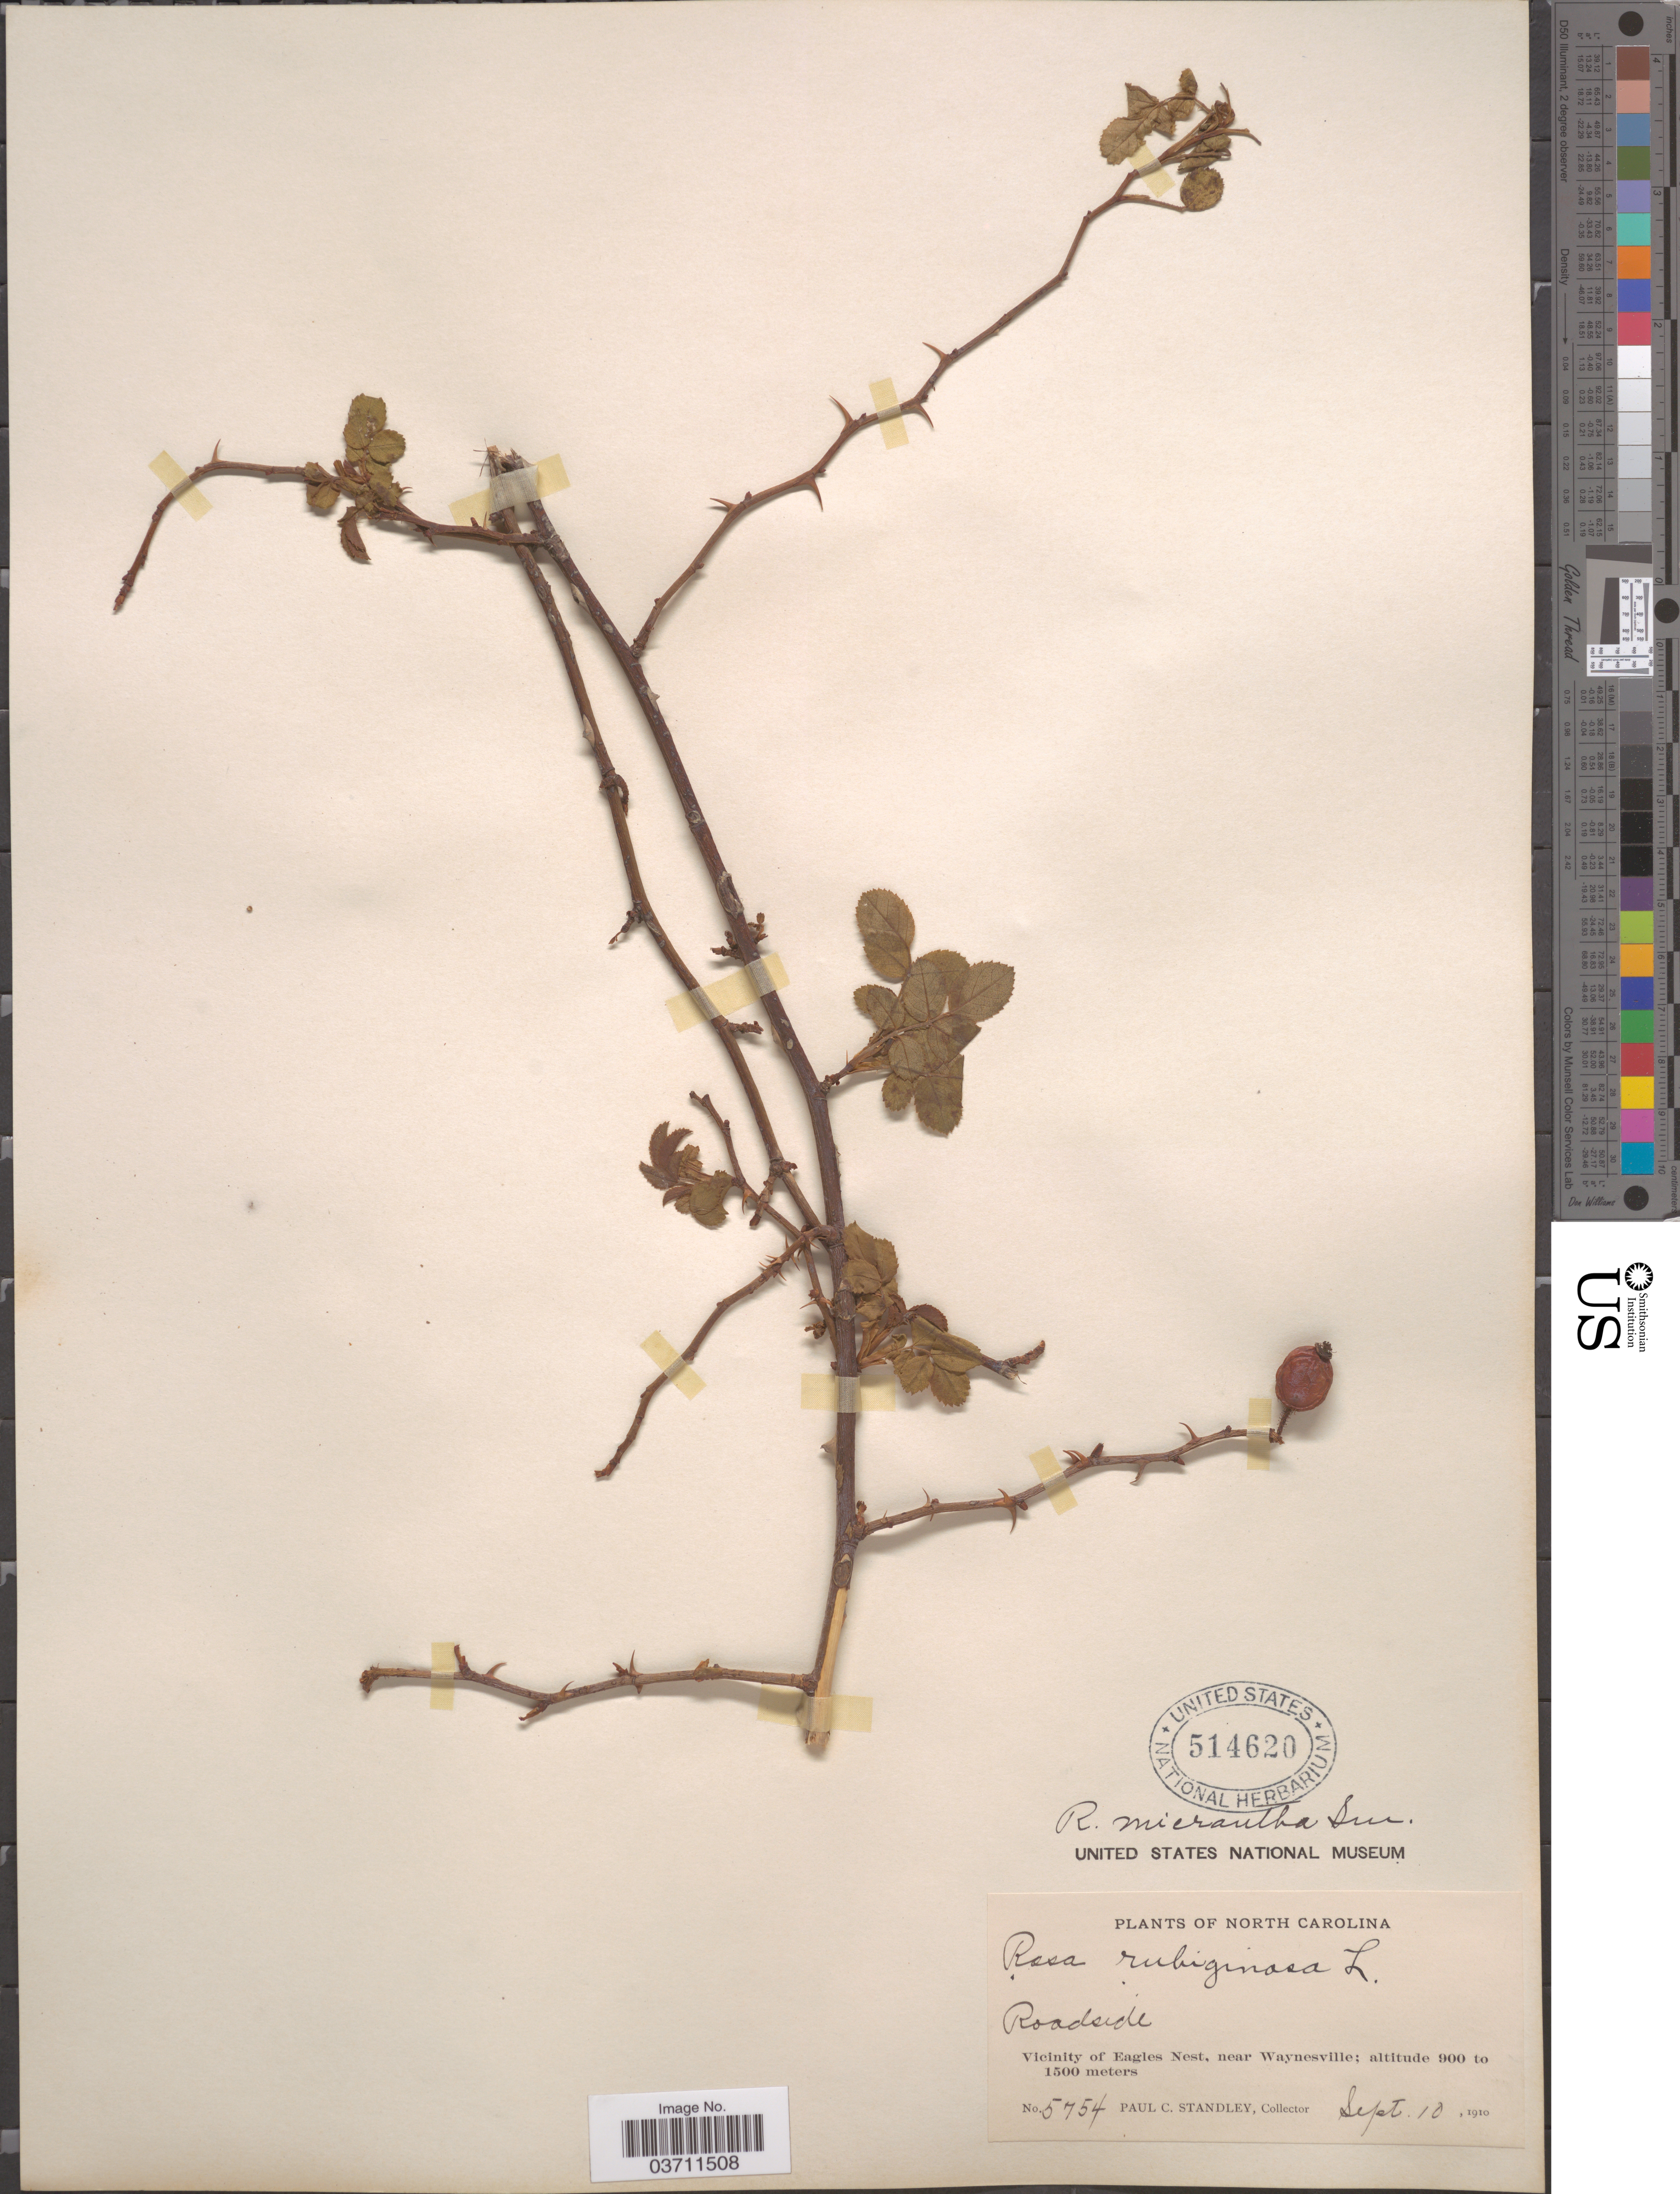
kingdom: Plantae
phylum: Tracheophyta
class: Magnoliopsida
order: Rosales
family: Rosaceae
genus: Rosa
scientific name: Rosa micrantha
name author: Borrer ex Small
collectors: P. C. Standley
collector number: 5754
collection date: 1910-09-10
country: United States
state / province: North Carolina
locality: Vicinity of Eagles Nest, near Waynesville.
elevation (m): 900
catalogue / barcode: US 514620